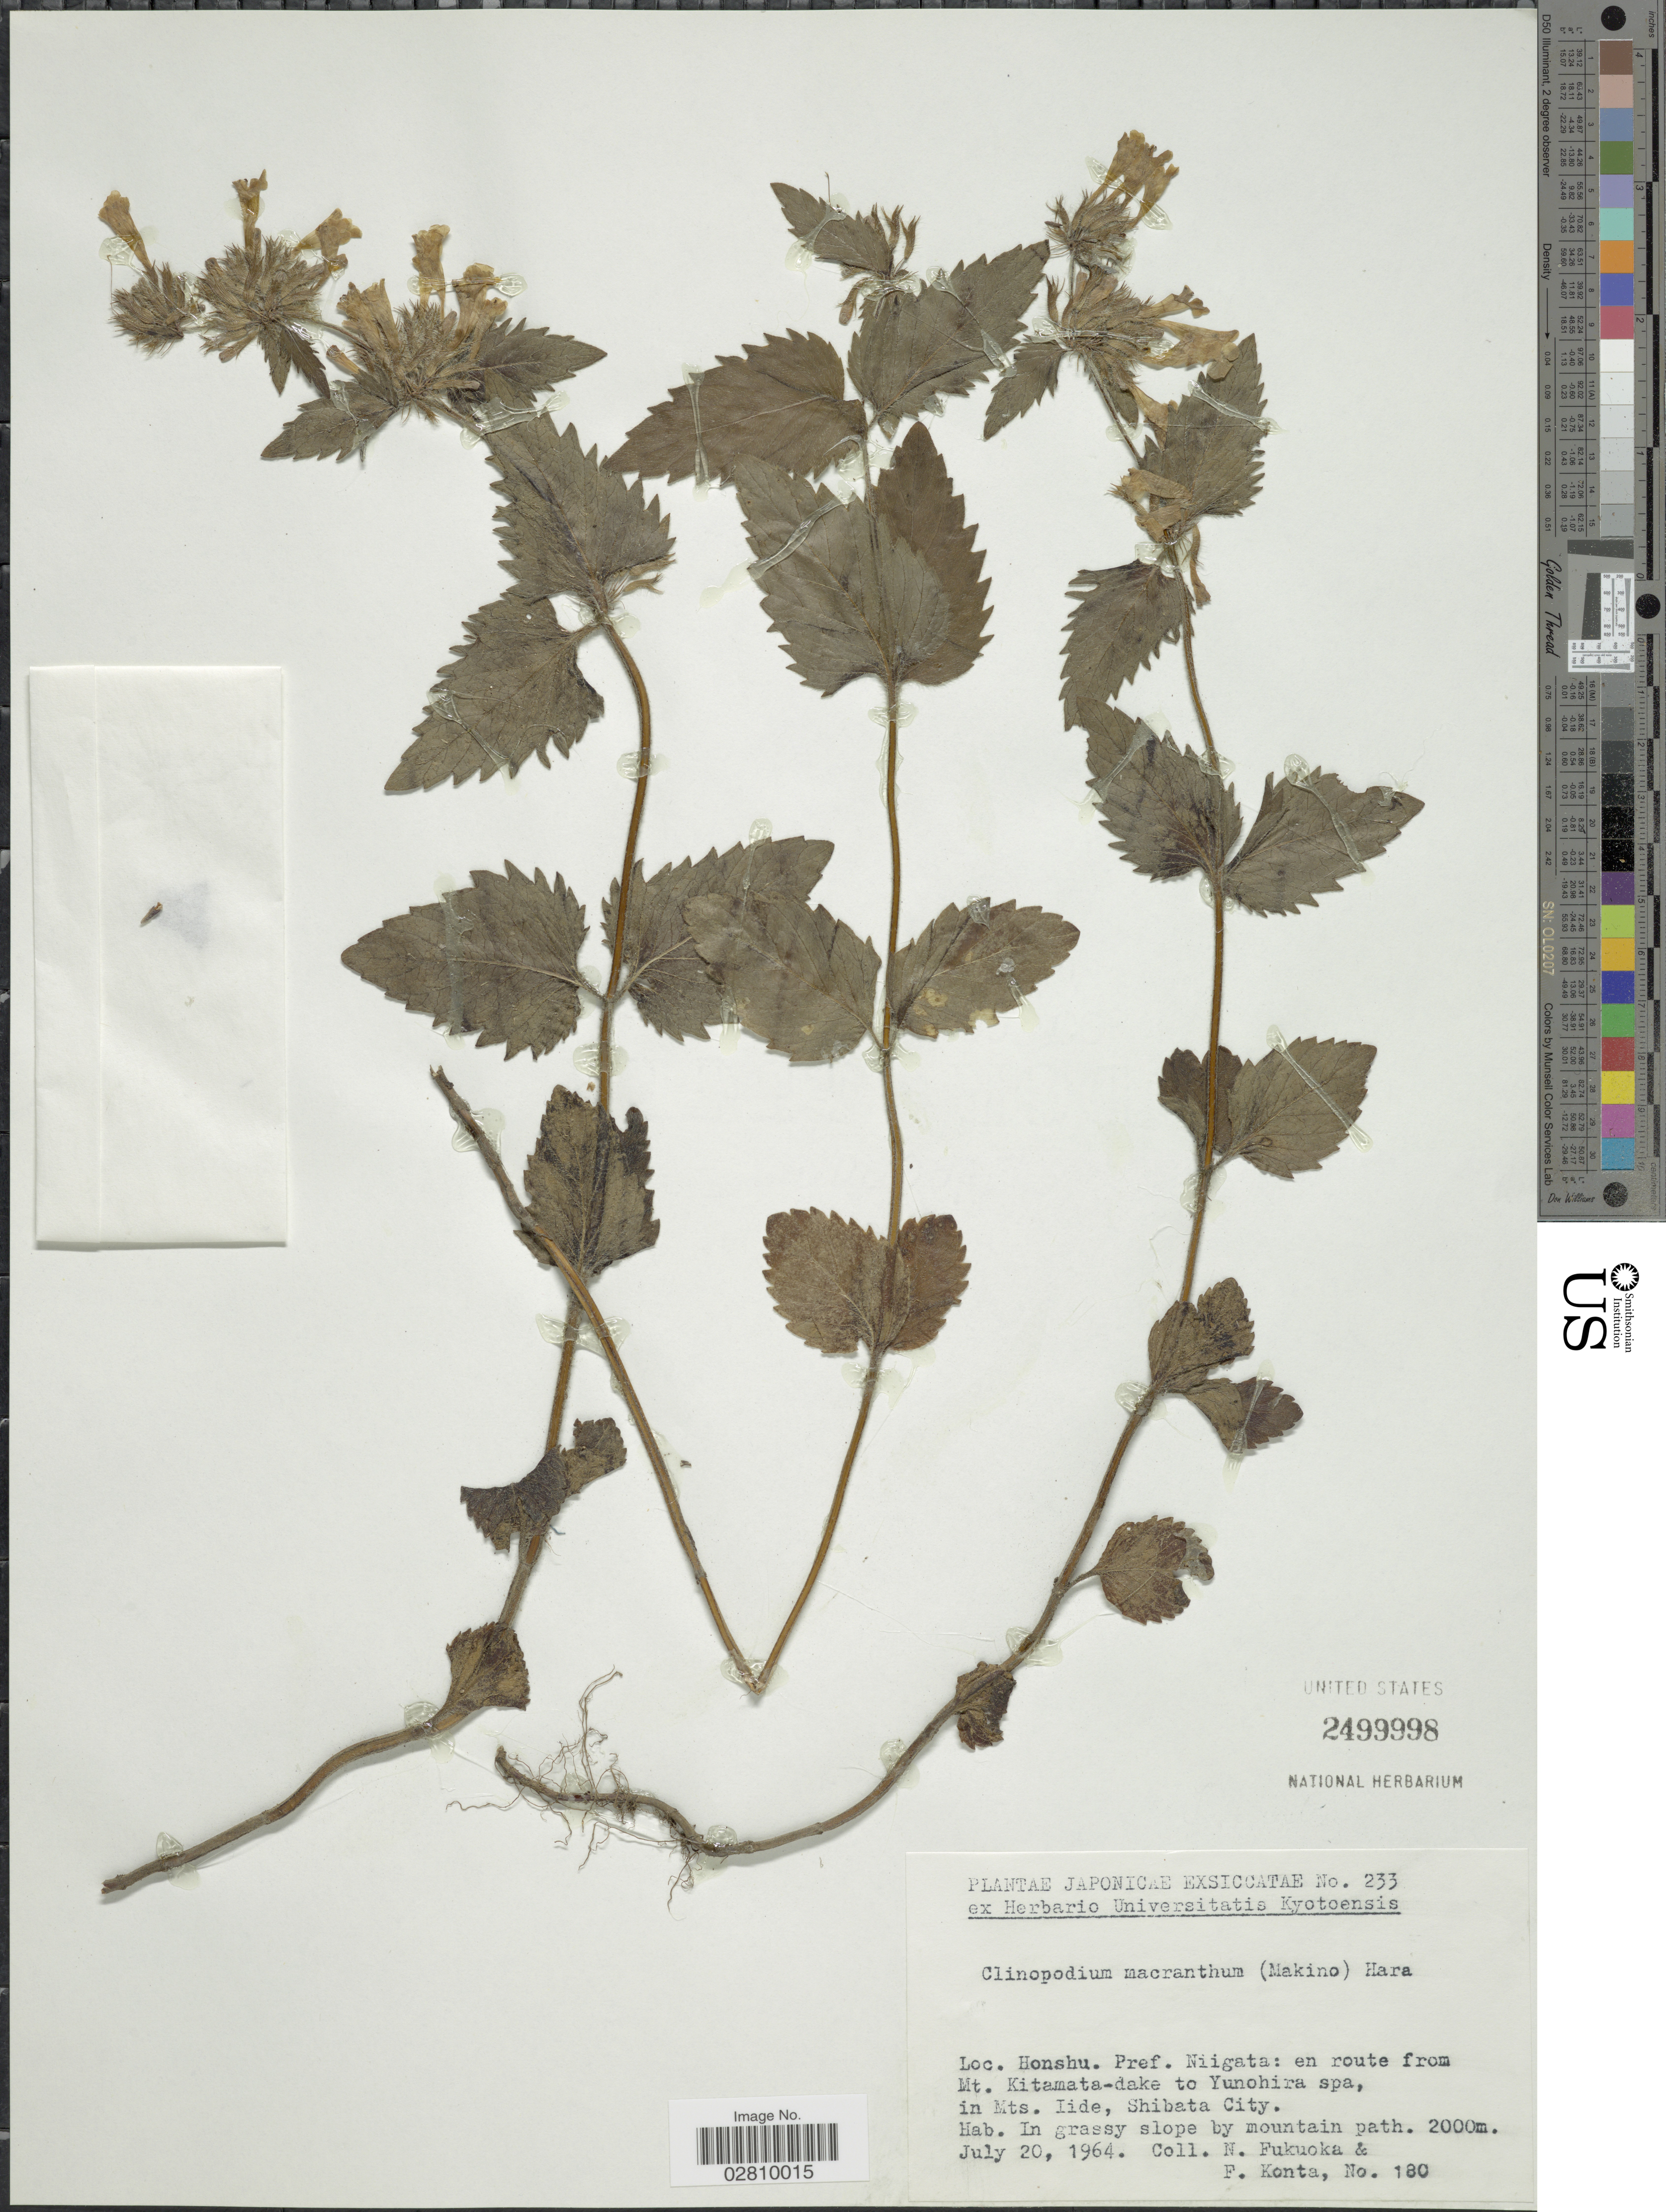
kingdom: Plantae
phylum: Tracheophyta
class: Magnoliopsida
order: Lamiales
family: Lamiaceae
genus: Clinopodium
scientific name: Clinopodium macranthum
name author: (Makino) H. Hara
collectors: N. Fukuoka & F. Konta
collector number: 180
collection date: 1964-07-20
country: Japan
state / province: Niigata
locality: Honshu. Pref. Niigata: en route from Mt. Kitamata-dake to Yunohira spa, in Mts. Iide, Shibata City.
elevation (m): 2000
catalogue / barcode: US 2499998